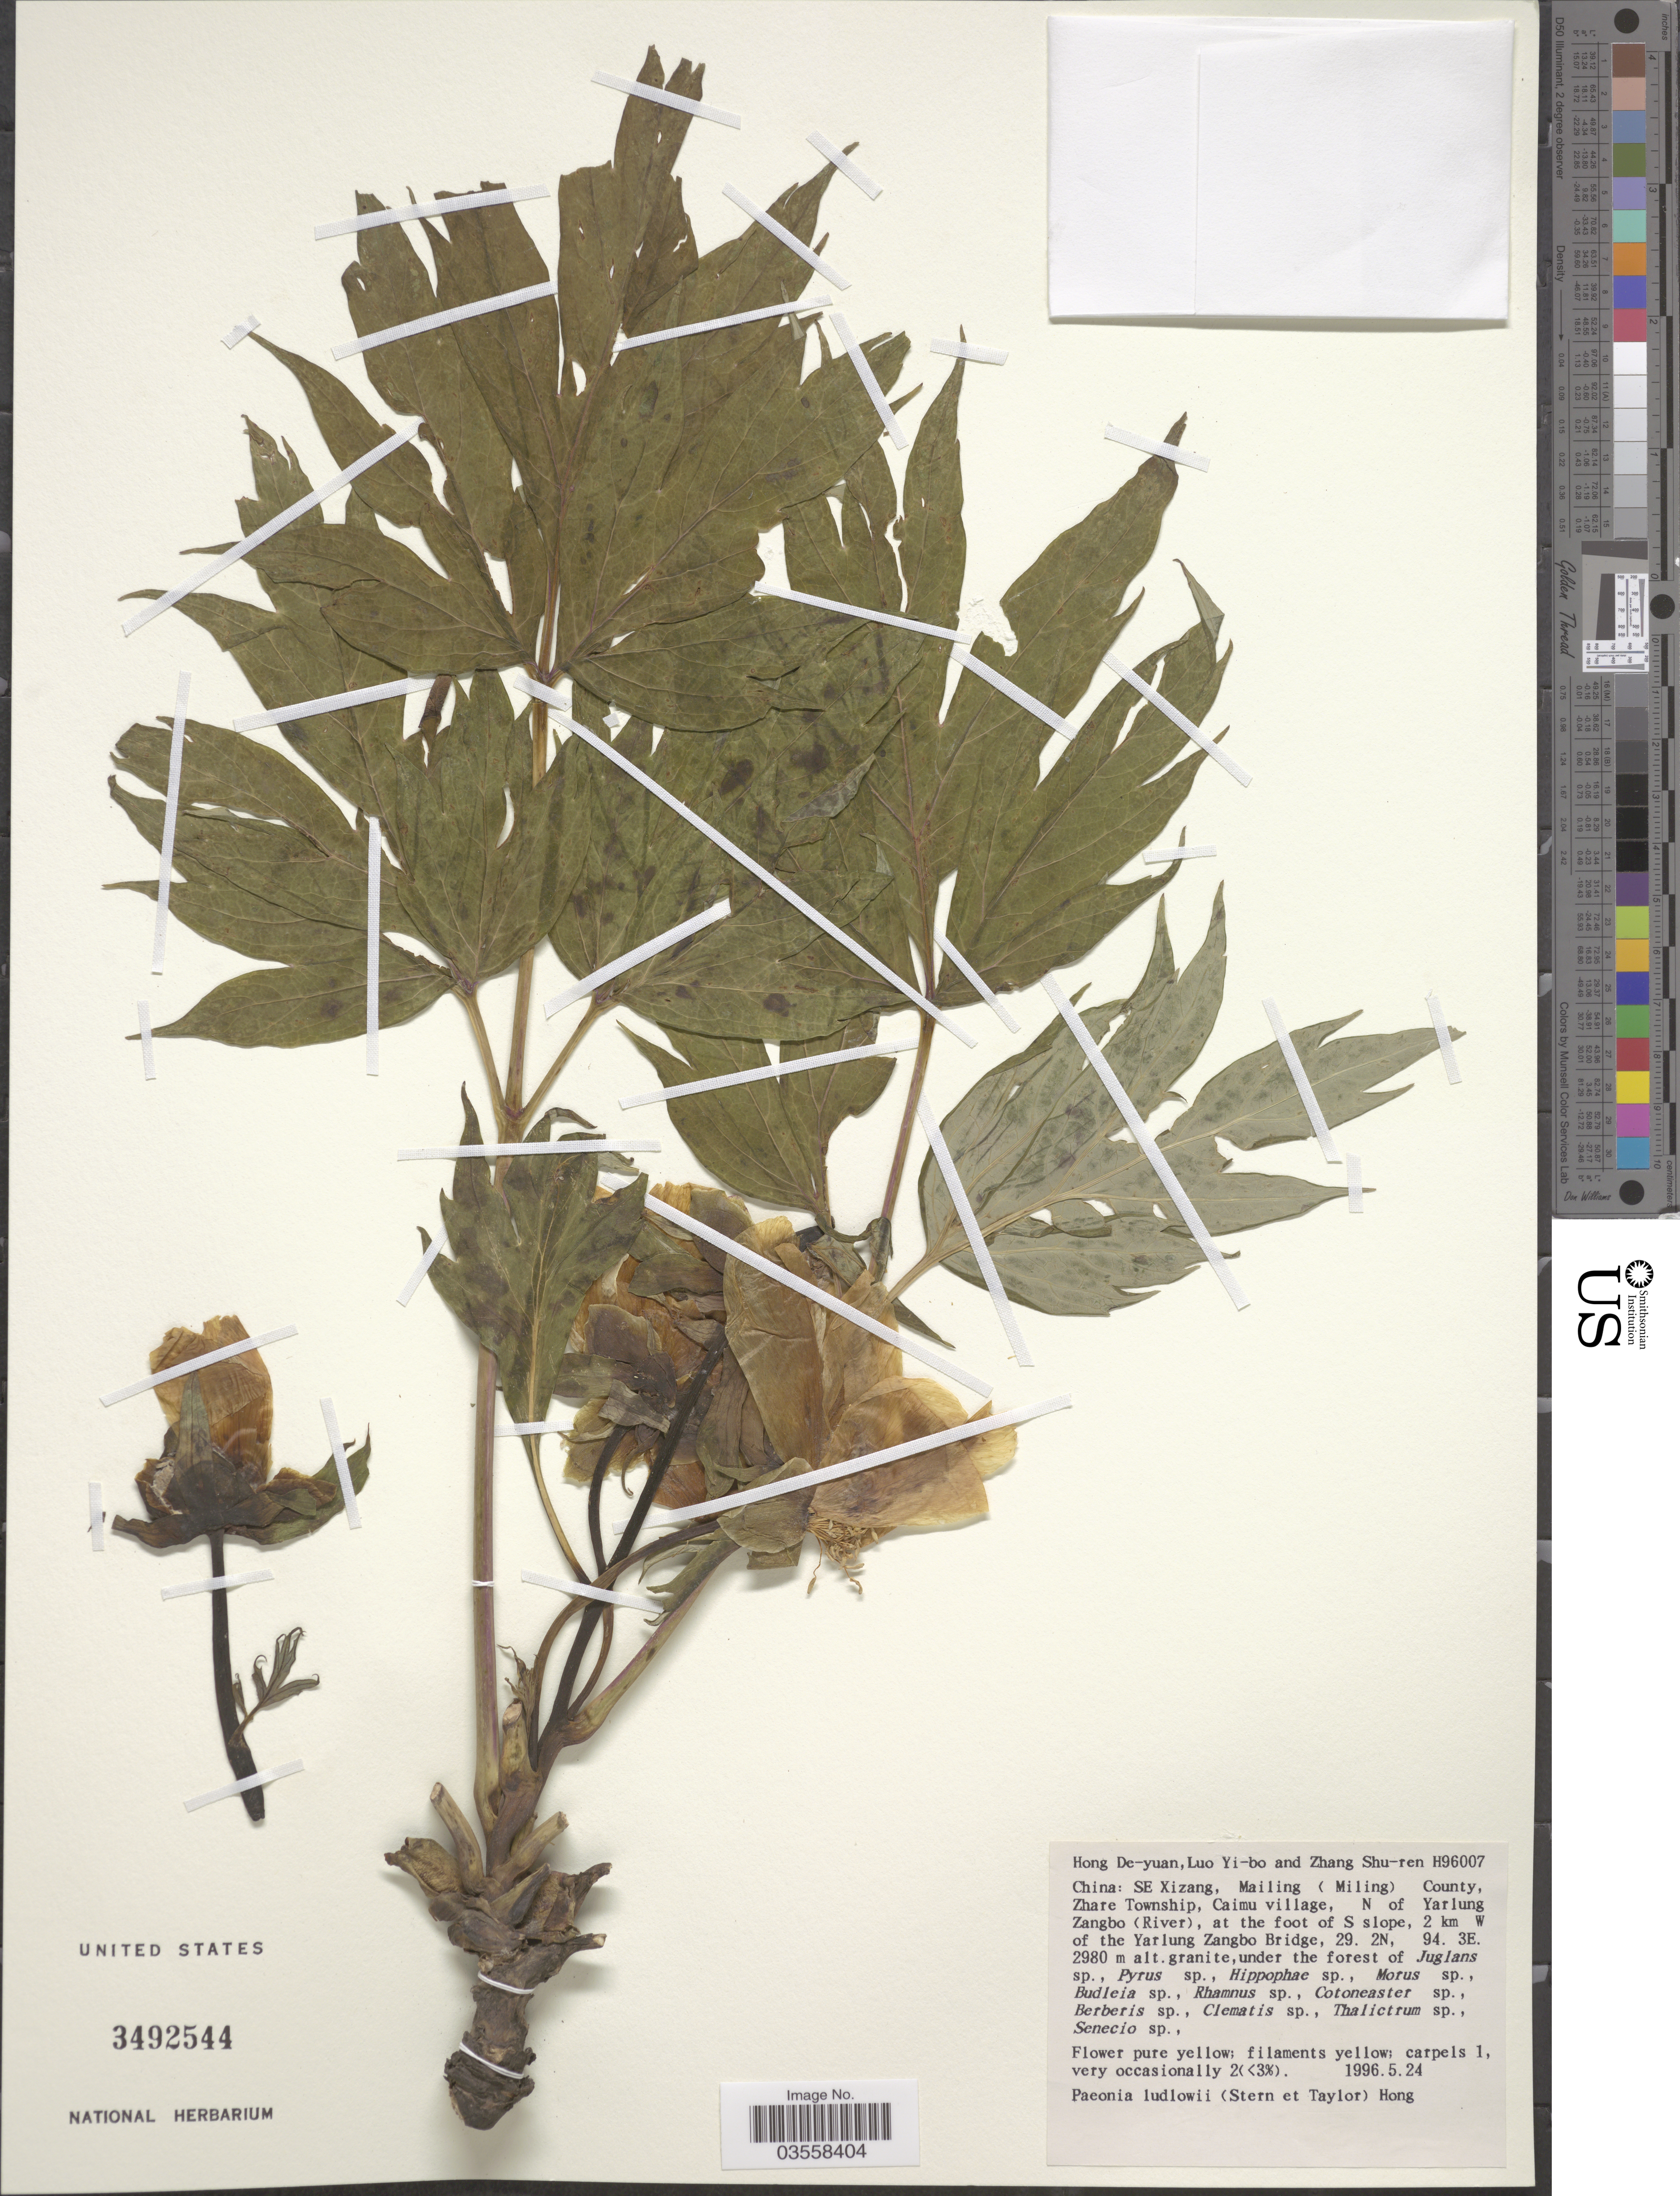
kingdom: Plantae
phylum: Tracheophyta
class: Magnoliopsida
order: Saxifragales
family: Paeoniaceae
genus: Paeonia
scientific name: Paeonia ludlowii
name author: (Stern & G. Taylor) D.Y. Hong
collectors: D.-Y. Hong, Y. Luo & S. R. Zhang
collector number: H96007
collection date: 1996-05-24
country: China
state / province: Xizang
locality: SE Xizang, Mailing (Miling) County, Zhare Township, Caimu village, N of Yarlung Zangbo (River), at the foot of S slope, 2 km W of the Yarlung Zangbo Bridge.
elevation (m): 2980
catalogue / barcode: US 3492544